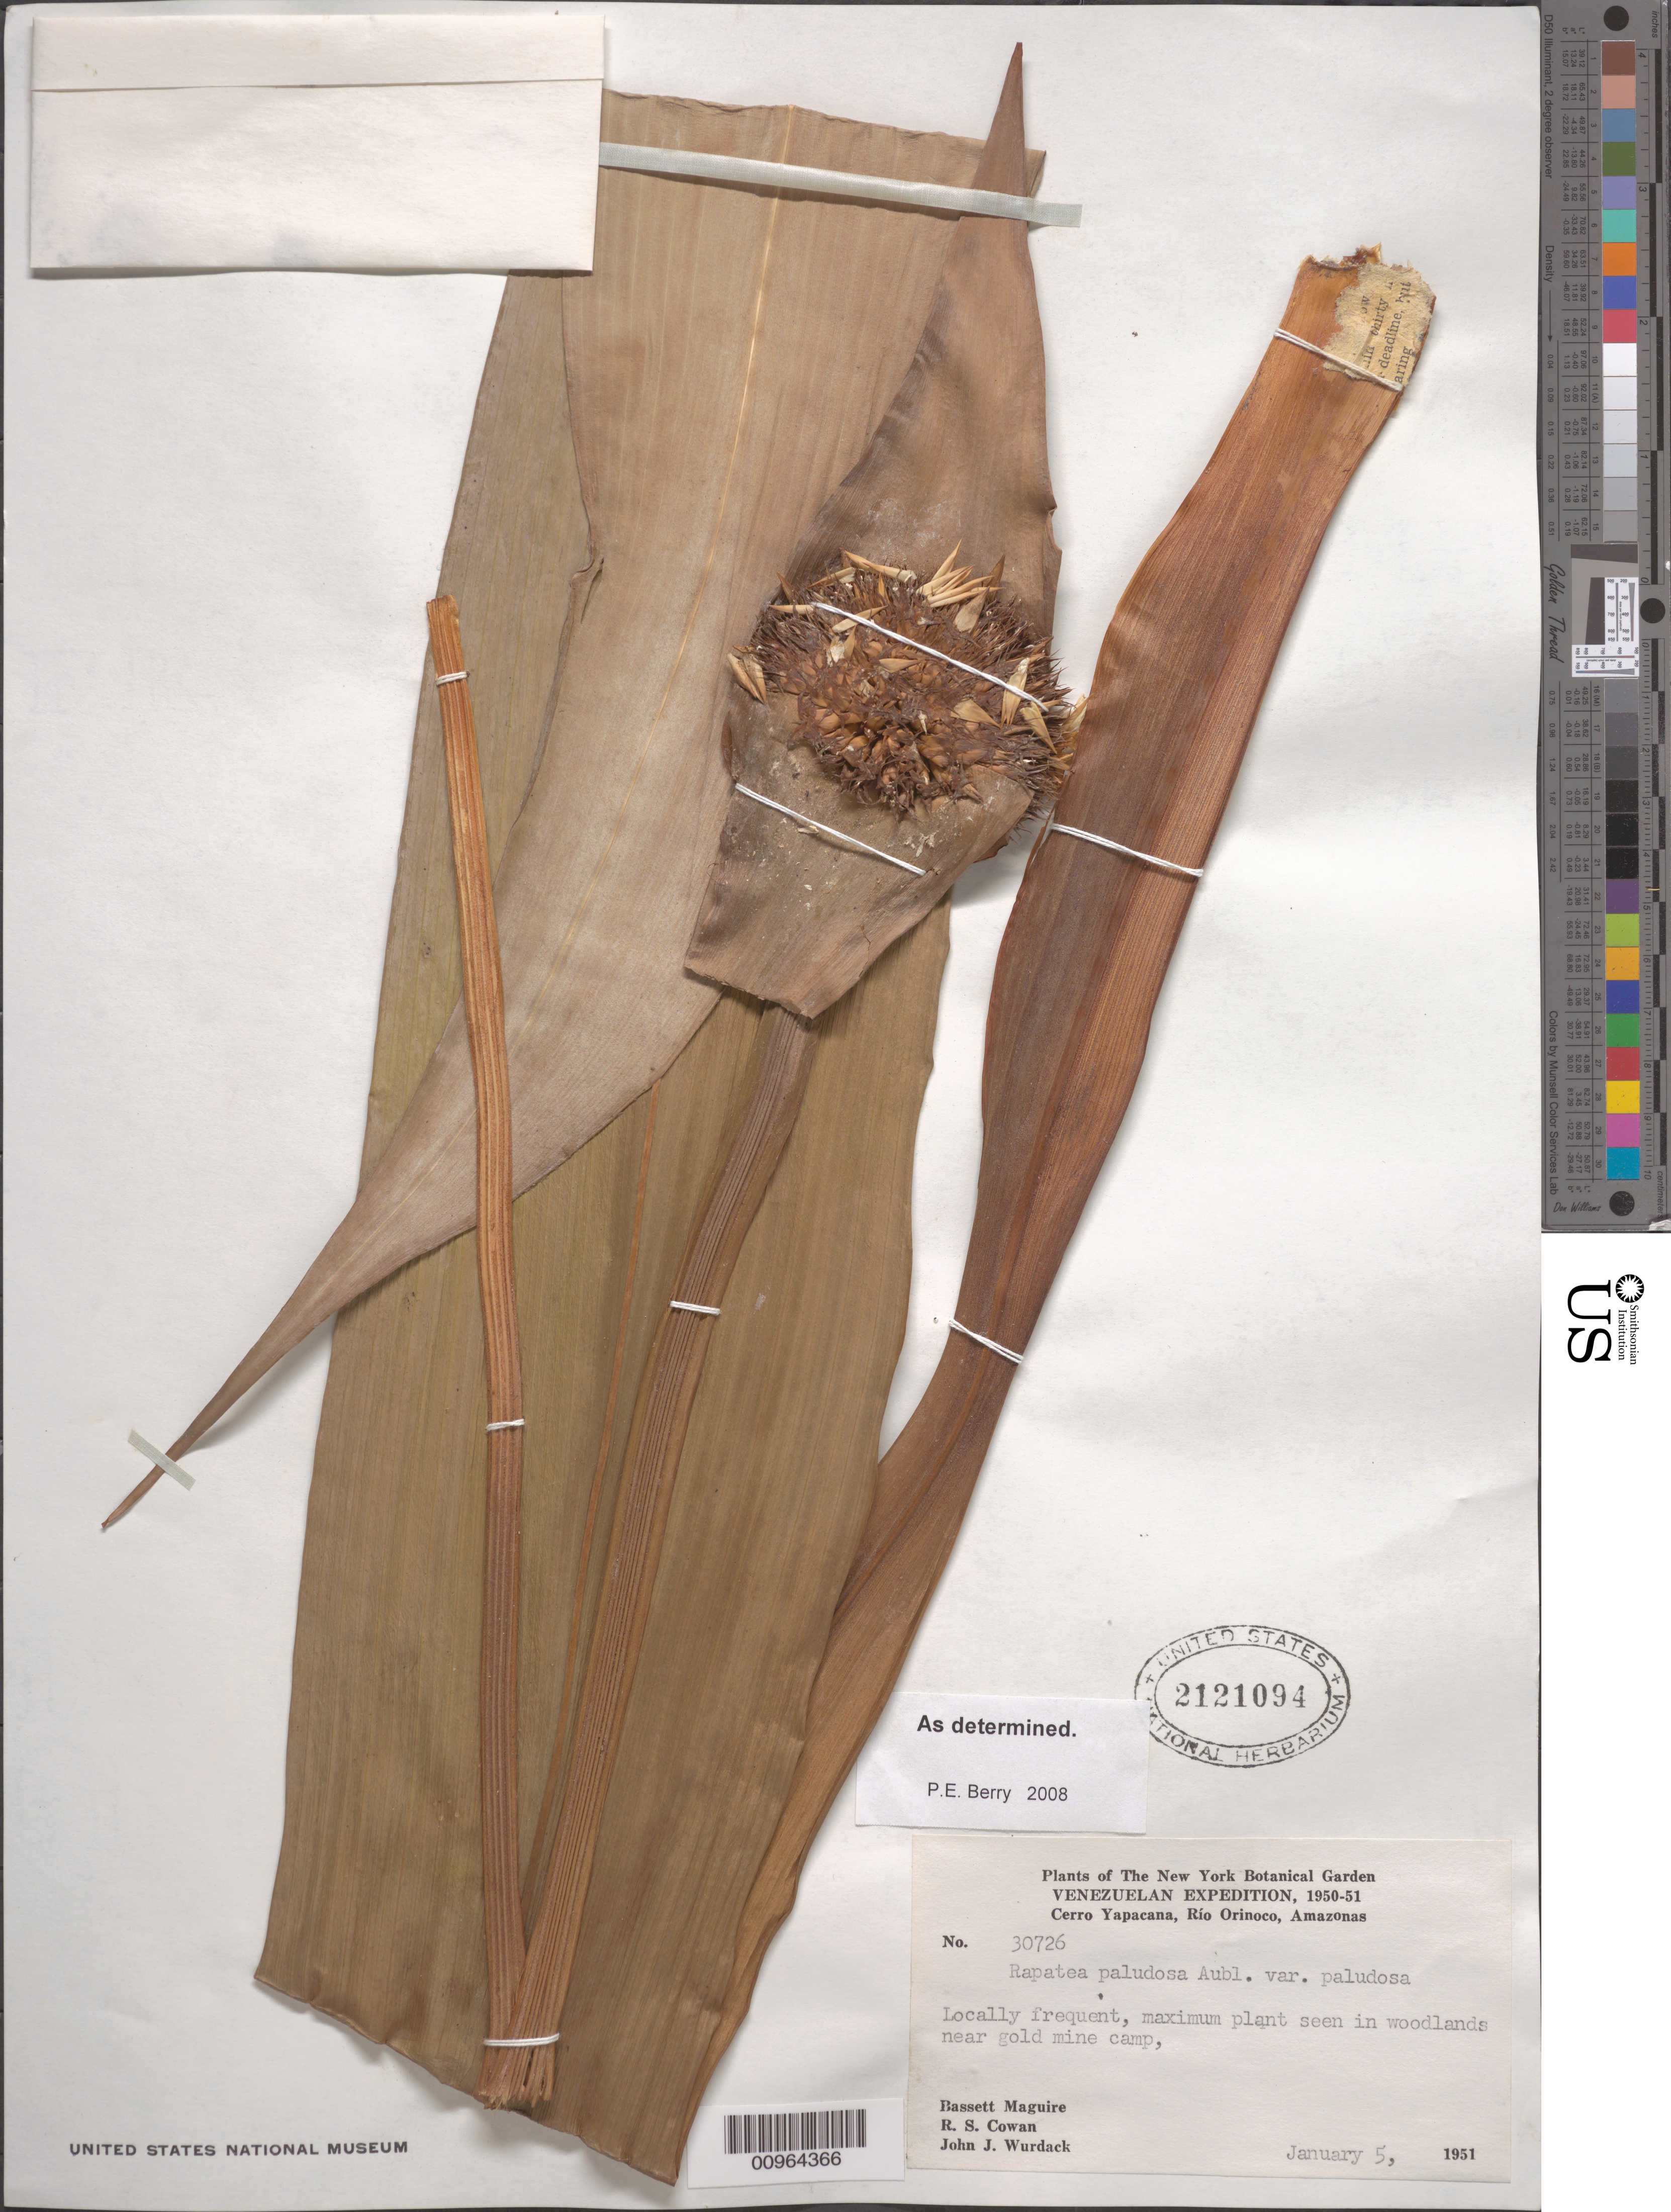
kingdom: Plantae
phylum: Tracheophyta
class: Liliopsida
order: Poales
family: Rapateaceae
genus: Rapatea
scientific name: Rapatea paludosa var. paludosa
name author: Aubl.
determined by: Berry, P. E., (WIS), University of Wisconsin - Madison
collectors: B. Maguire, R. S. Cowan & J. J. Wurdack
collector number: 30726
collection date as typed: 5-Jan-51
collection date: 1951-01-05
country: Venezuela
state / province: Amazonas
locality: Cerro Yapacána, Río Orinoco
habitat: Woodlands near gold mine camp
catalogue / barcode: US 2121094